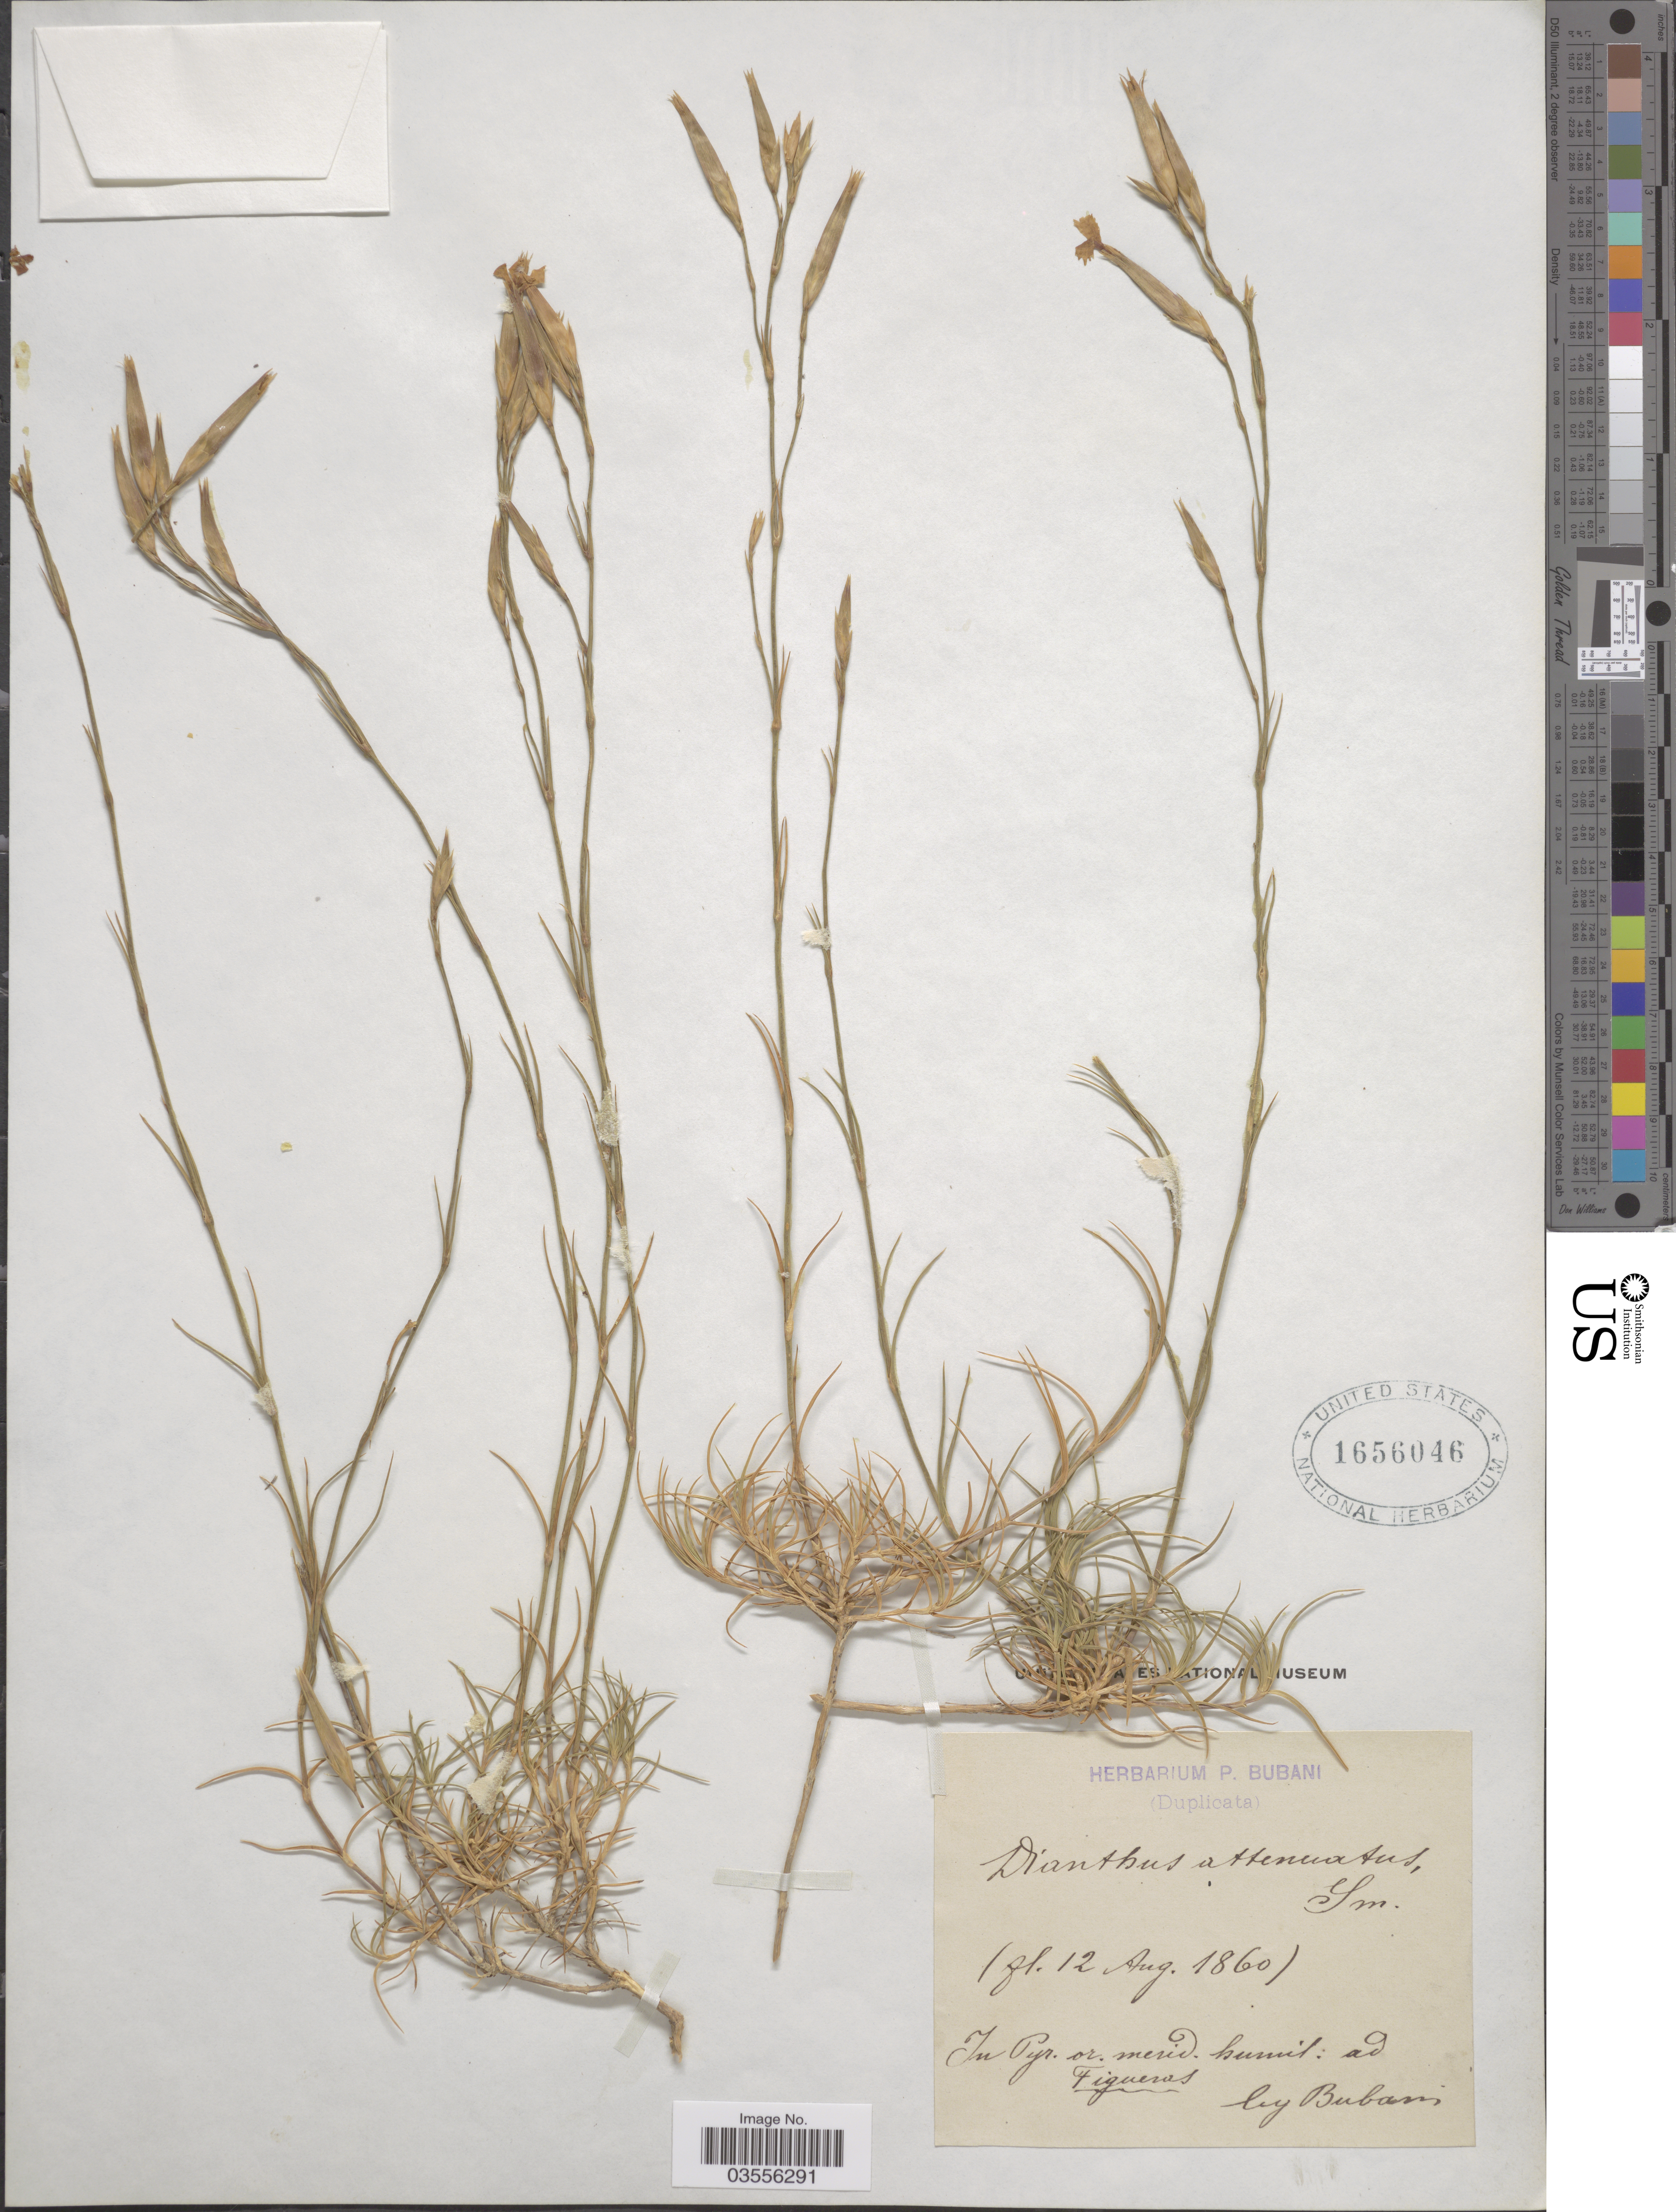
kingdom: Plantae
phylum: Tracheophyta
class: Magnoliopsida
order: Caryophyllales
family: Caryophyllaceae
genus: Dianthus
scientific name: Dianthus attenuatus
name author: Sm.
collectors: P. Bubani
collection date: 1860-08-12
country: Spain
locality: In Pyr. or. merid. humid: ad Figueros.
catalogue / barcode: US 1656046